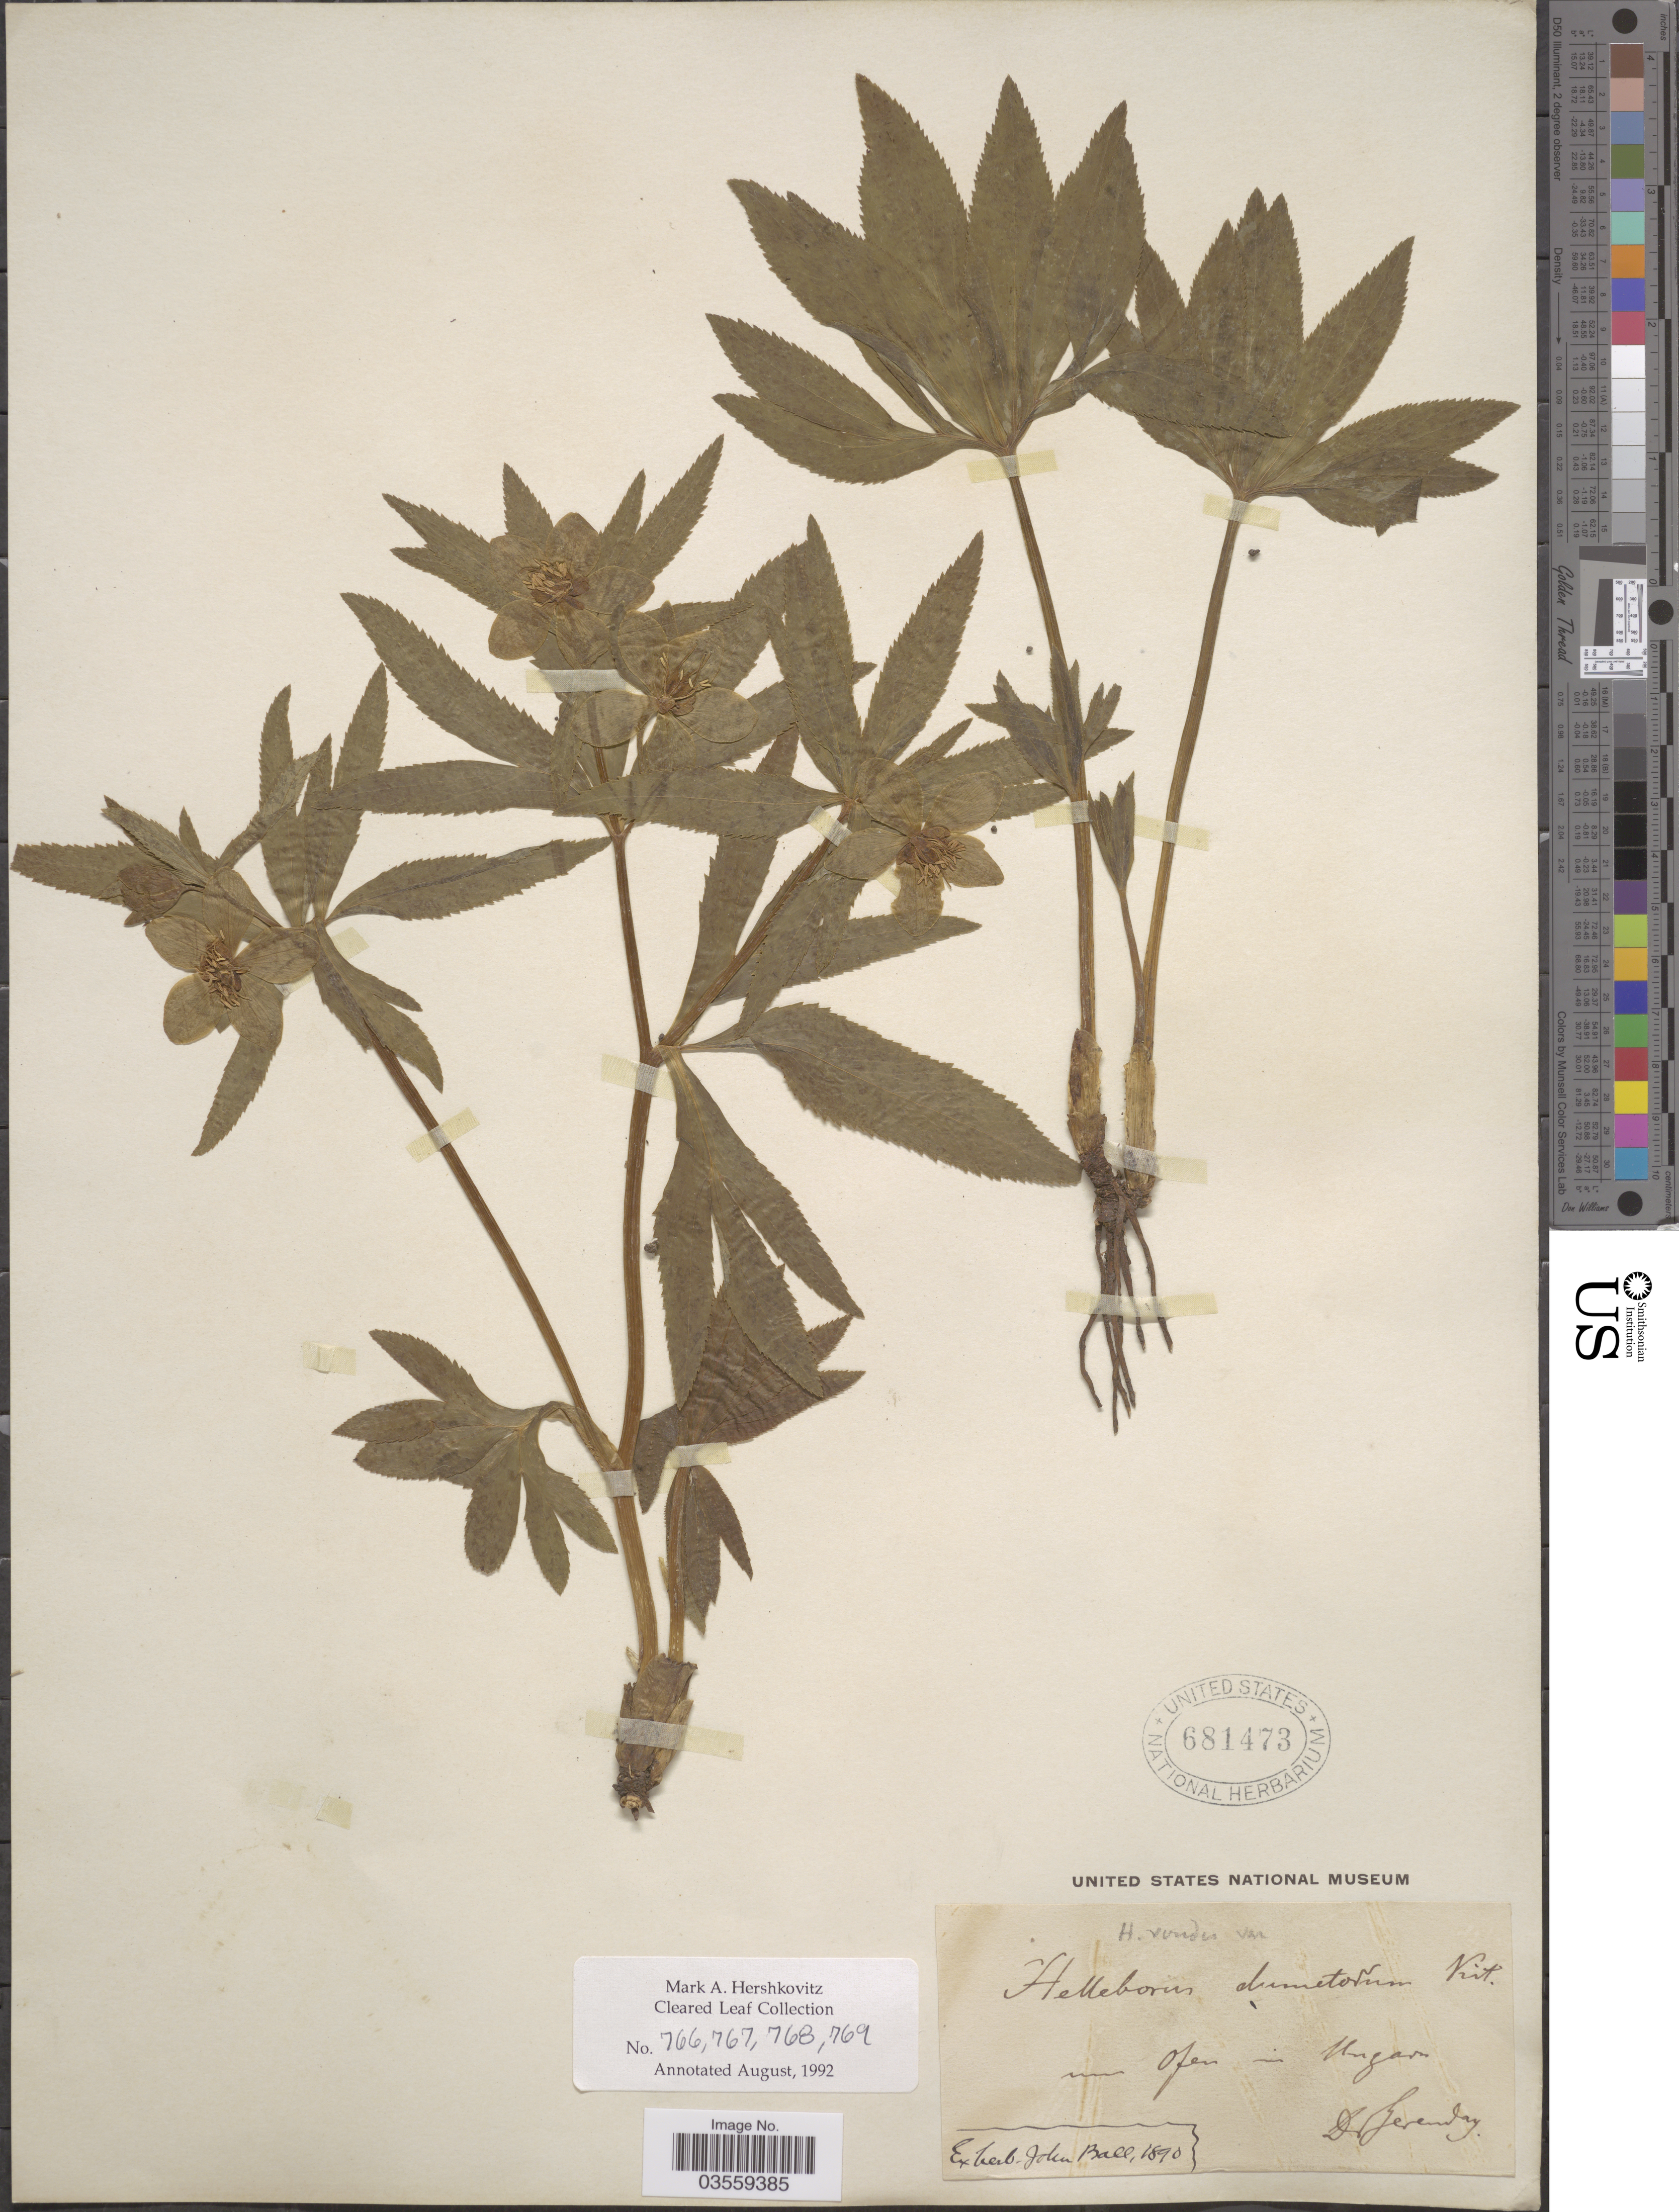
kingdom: Plantae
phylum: Tracheophyta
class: Magnoliopsida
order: Ranunculales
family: Ranunculaceae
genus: Helleborus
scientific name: Helleborus dumetorum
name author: Waldst. & Kit. ex Willd.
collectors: Gerenday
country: Hungary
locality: Ungarn.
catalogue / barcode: US 681473